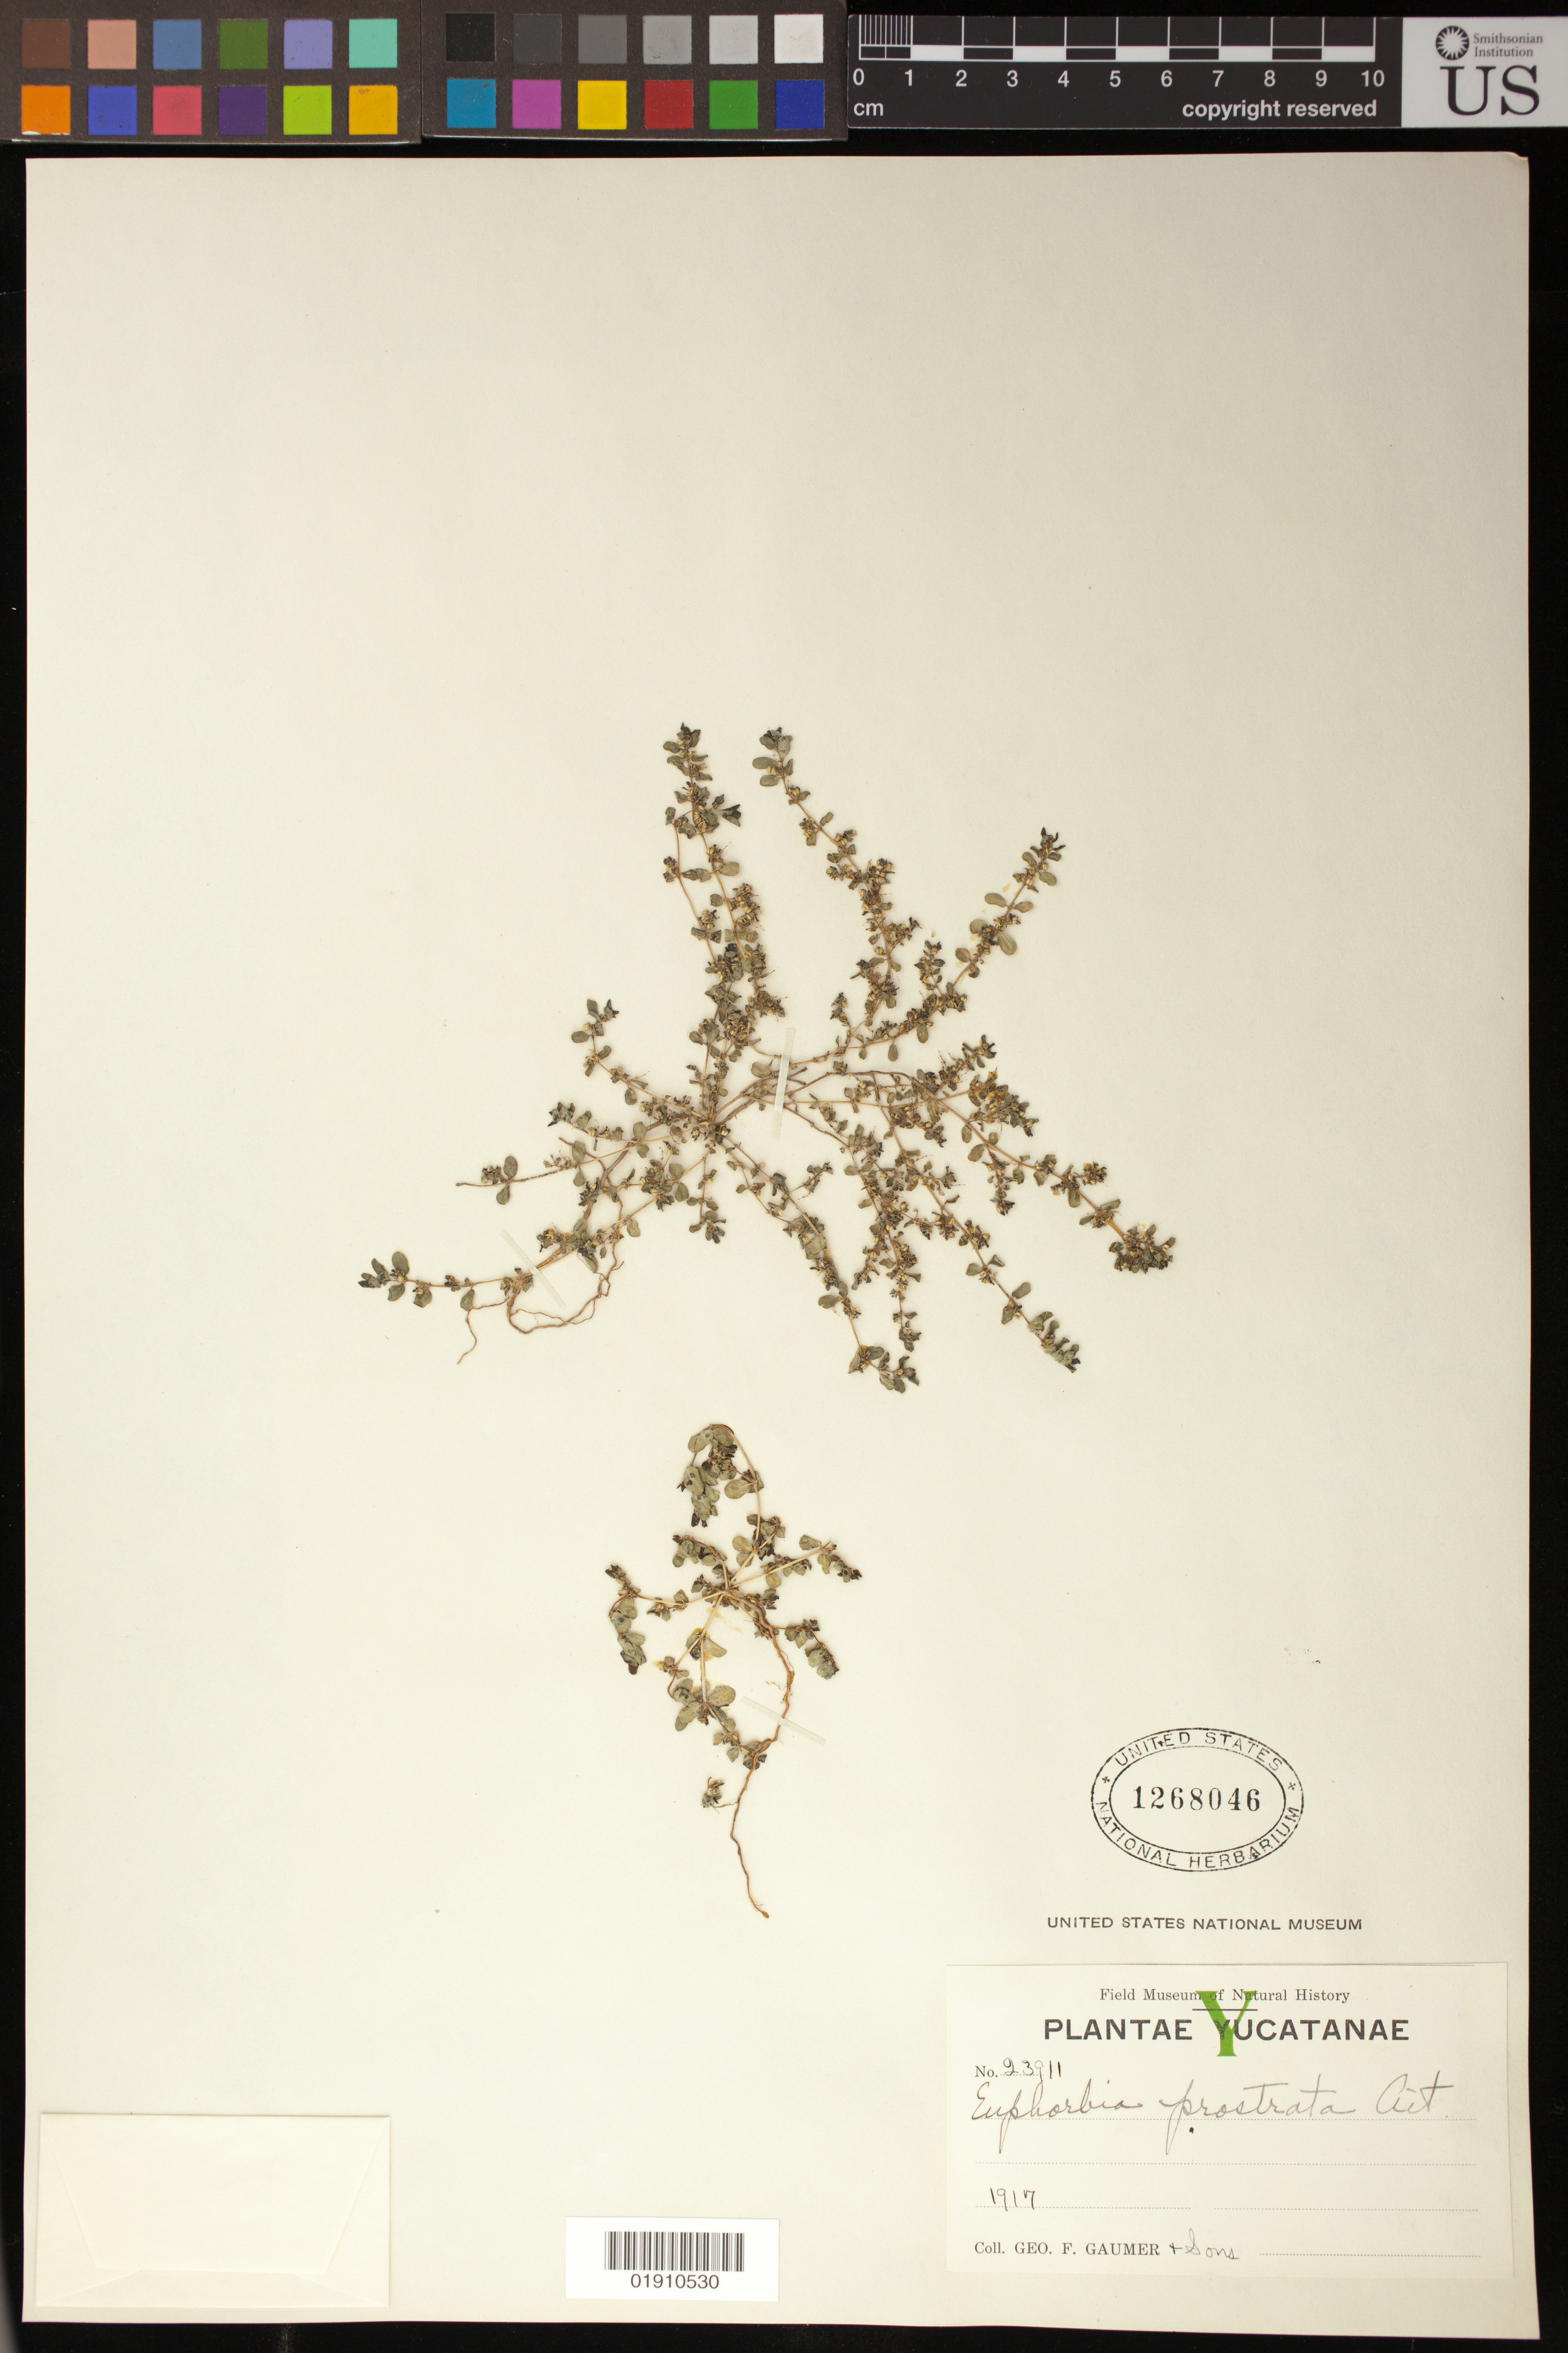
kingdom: Plantae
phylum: Tracheophyta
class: Magnoliopsida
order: Malpighiales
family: Euphorbiaceae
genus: Euphorbia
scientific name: Euphorbia prostrata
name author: Aiton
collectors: G. F. Gaumer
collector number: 23911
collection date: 1917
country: Mexico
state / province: Yucatán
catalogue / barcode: US 1268046